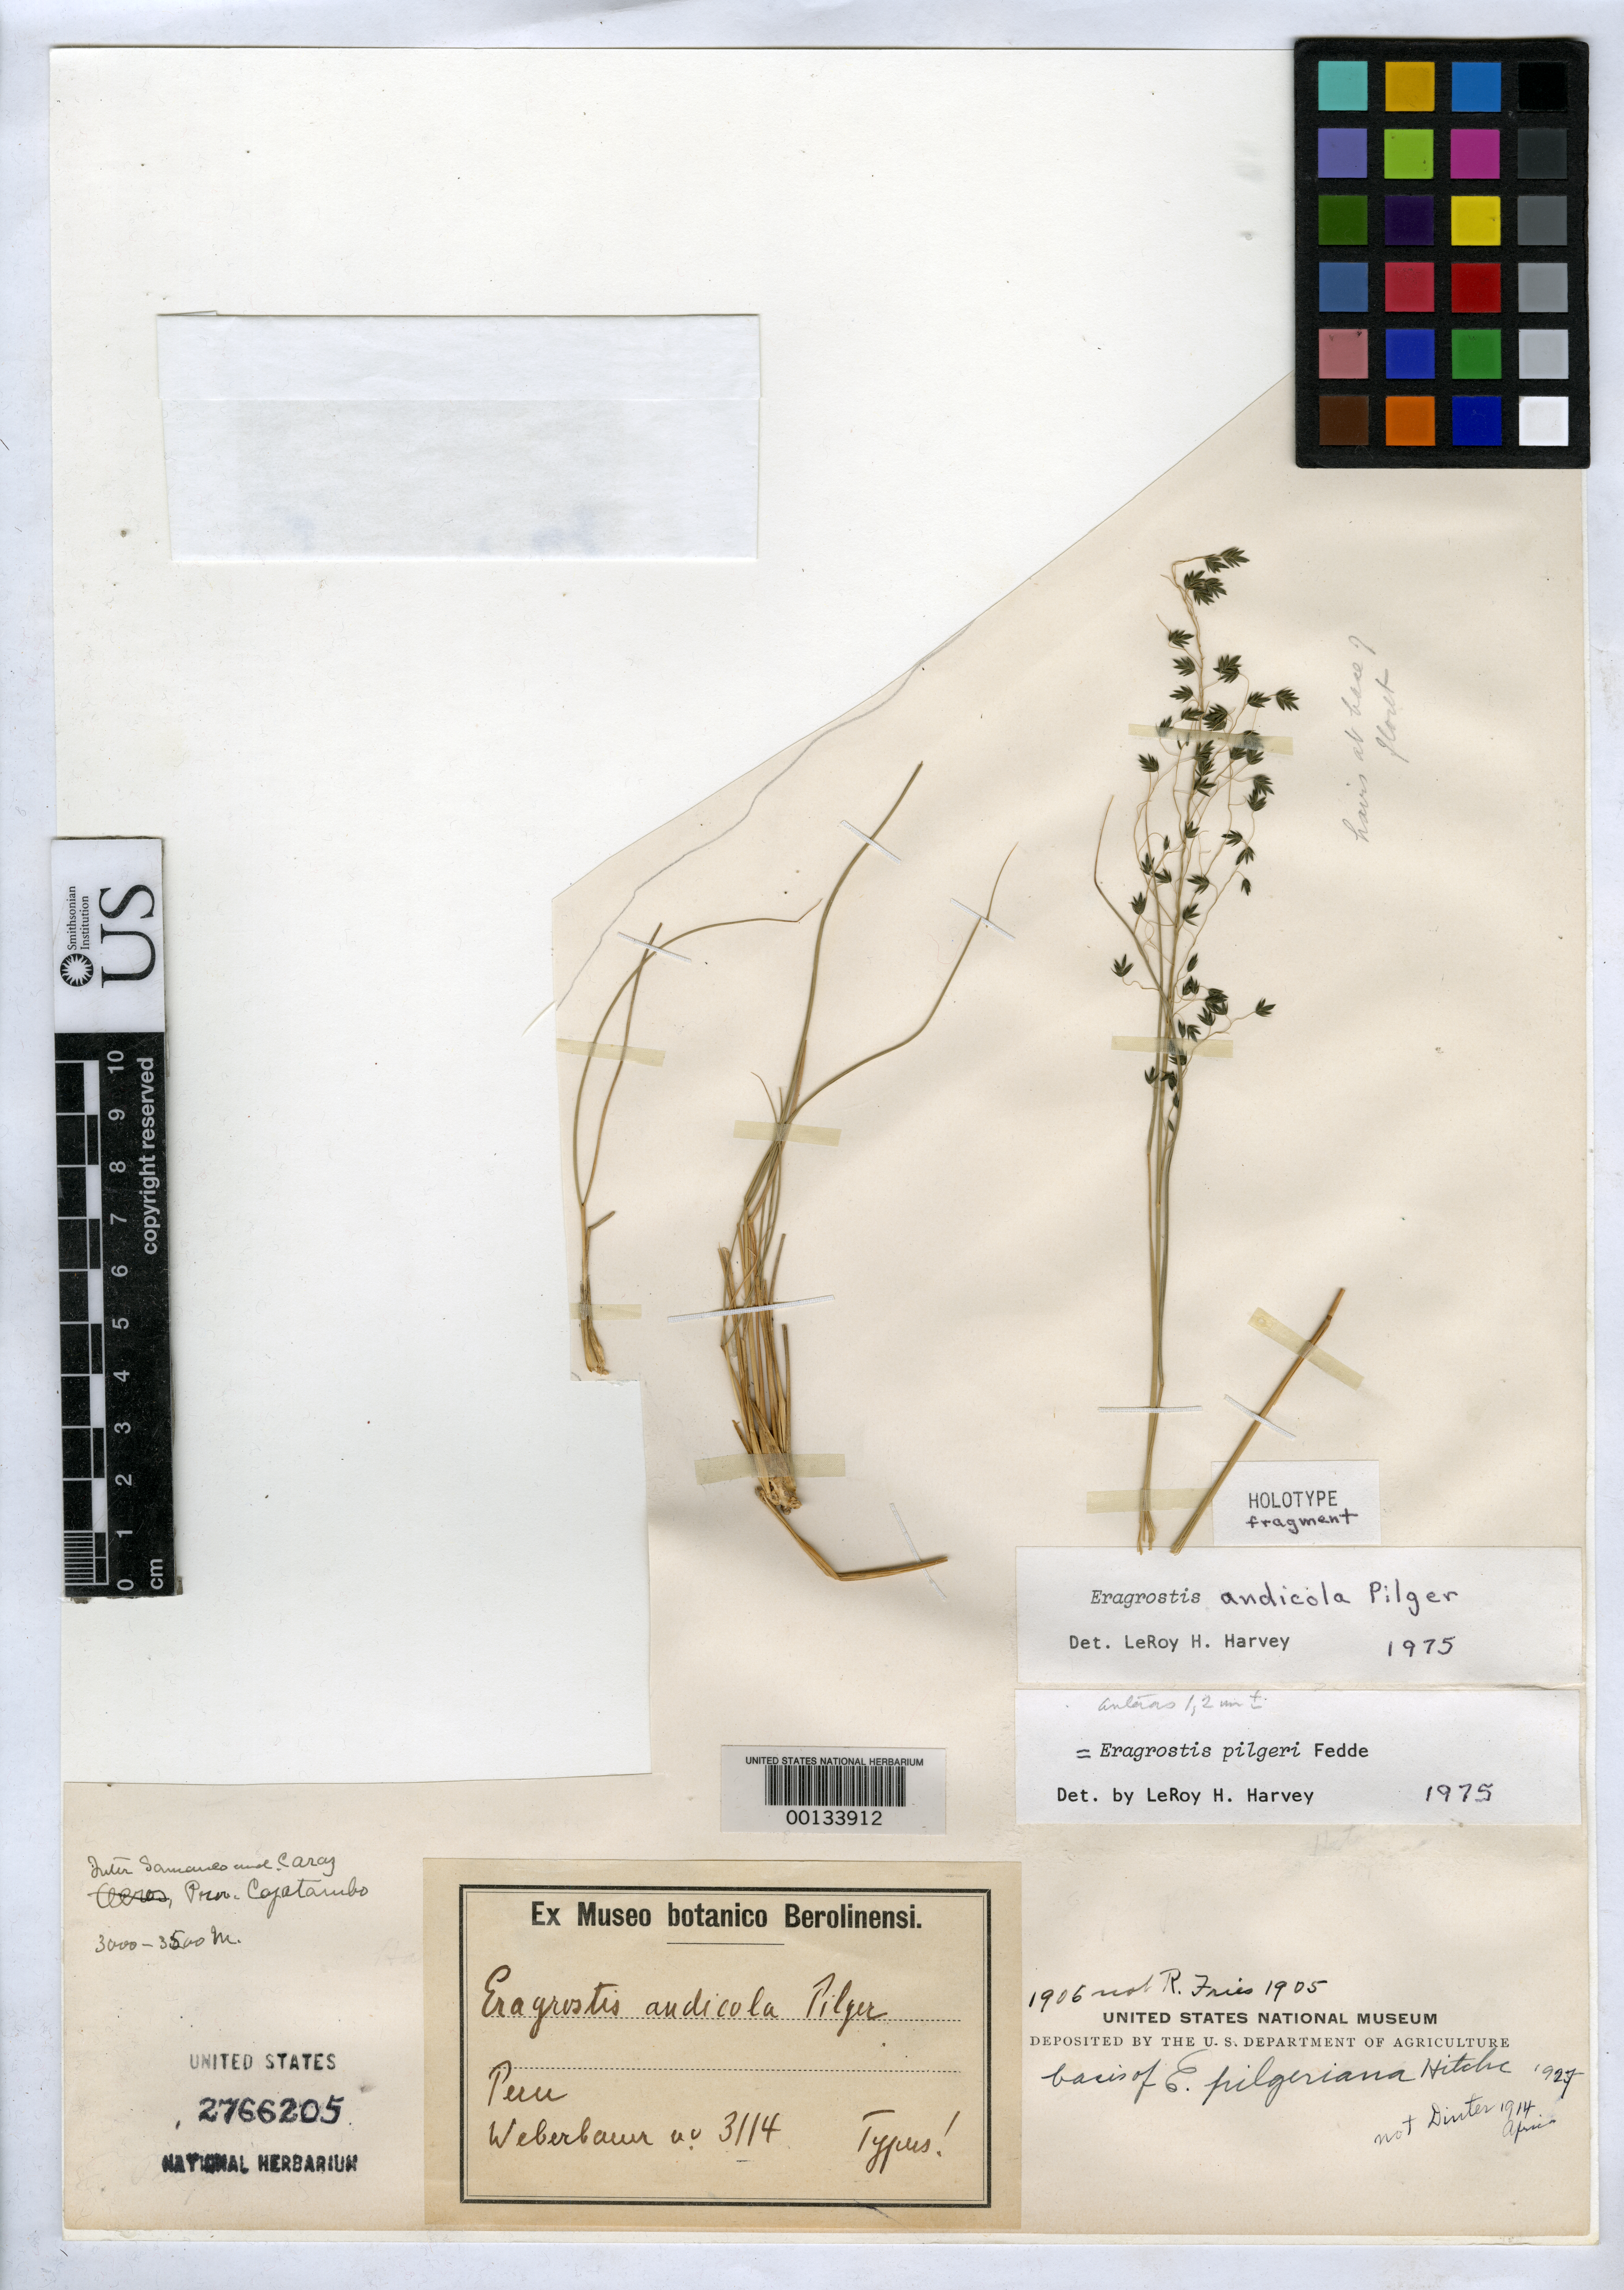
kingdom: Plantae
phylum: Tracheophyta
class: Liliopsida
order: Poales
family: Poaceae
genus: Eragrostis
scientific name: Eragrostis andicola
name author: Pilg.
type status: Type Fragment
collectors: A. Weberbauer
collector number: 3114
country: Peru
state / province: Ancash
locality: inter Samanco et Caraz, infra Hacienda Cajabamba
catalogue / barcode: US 2766205